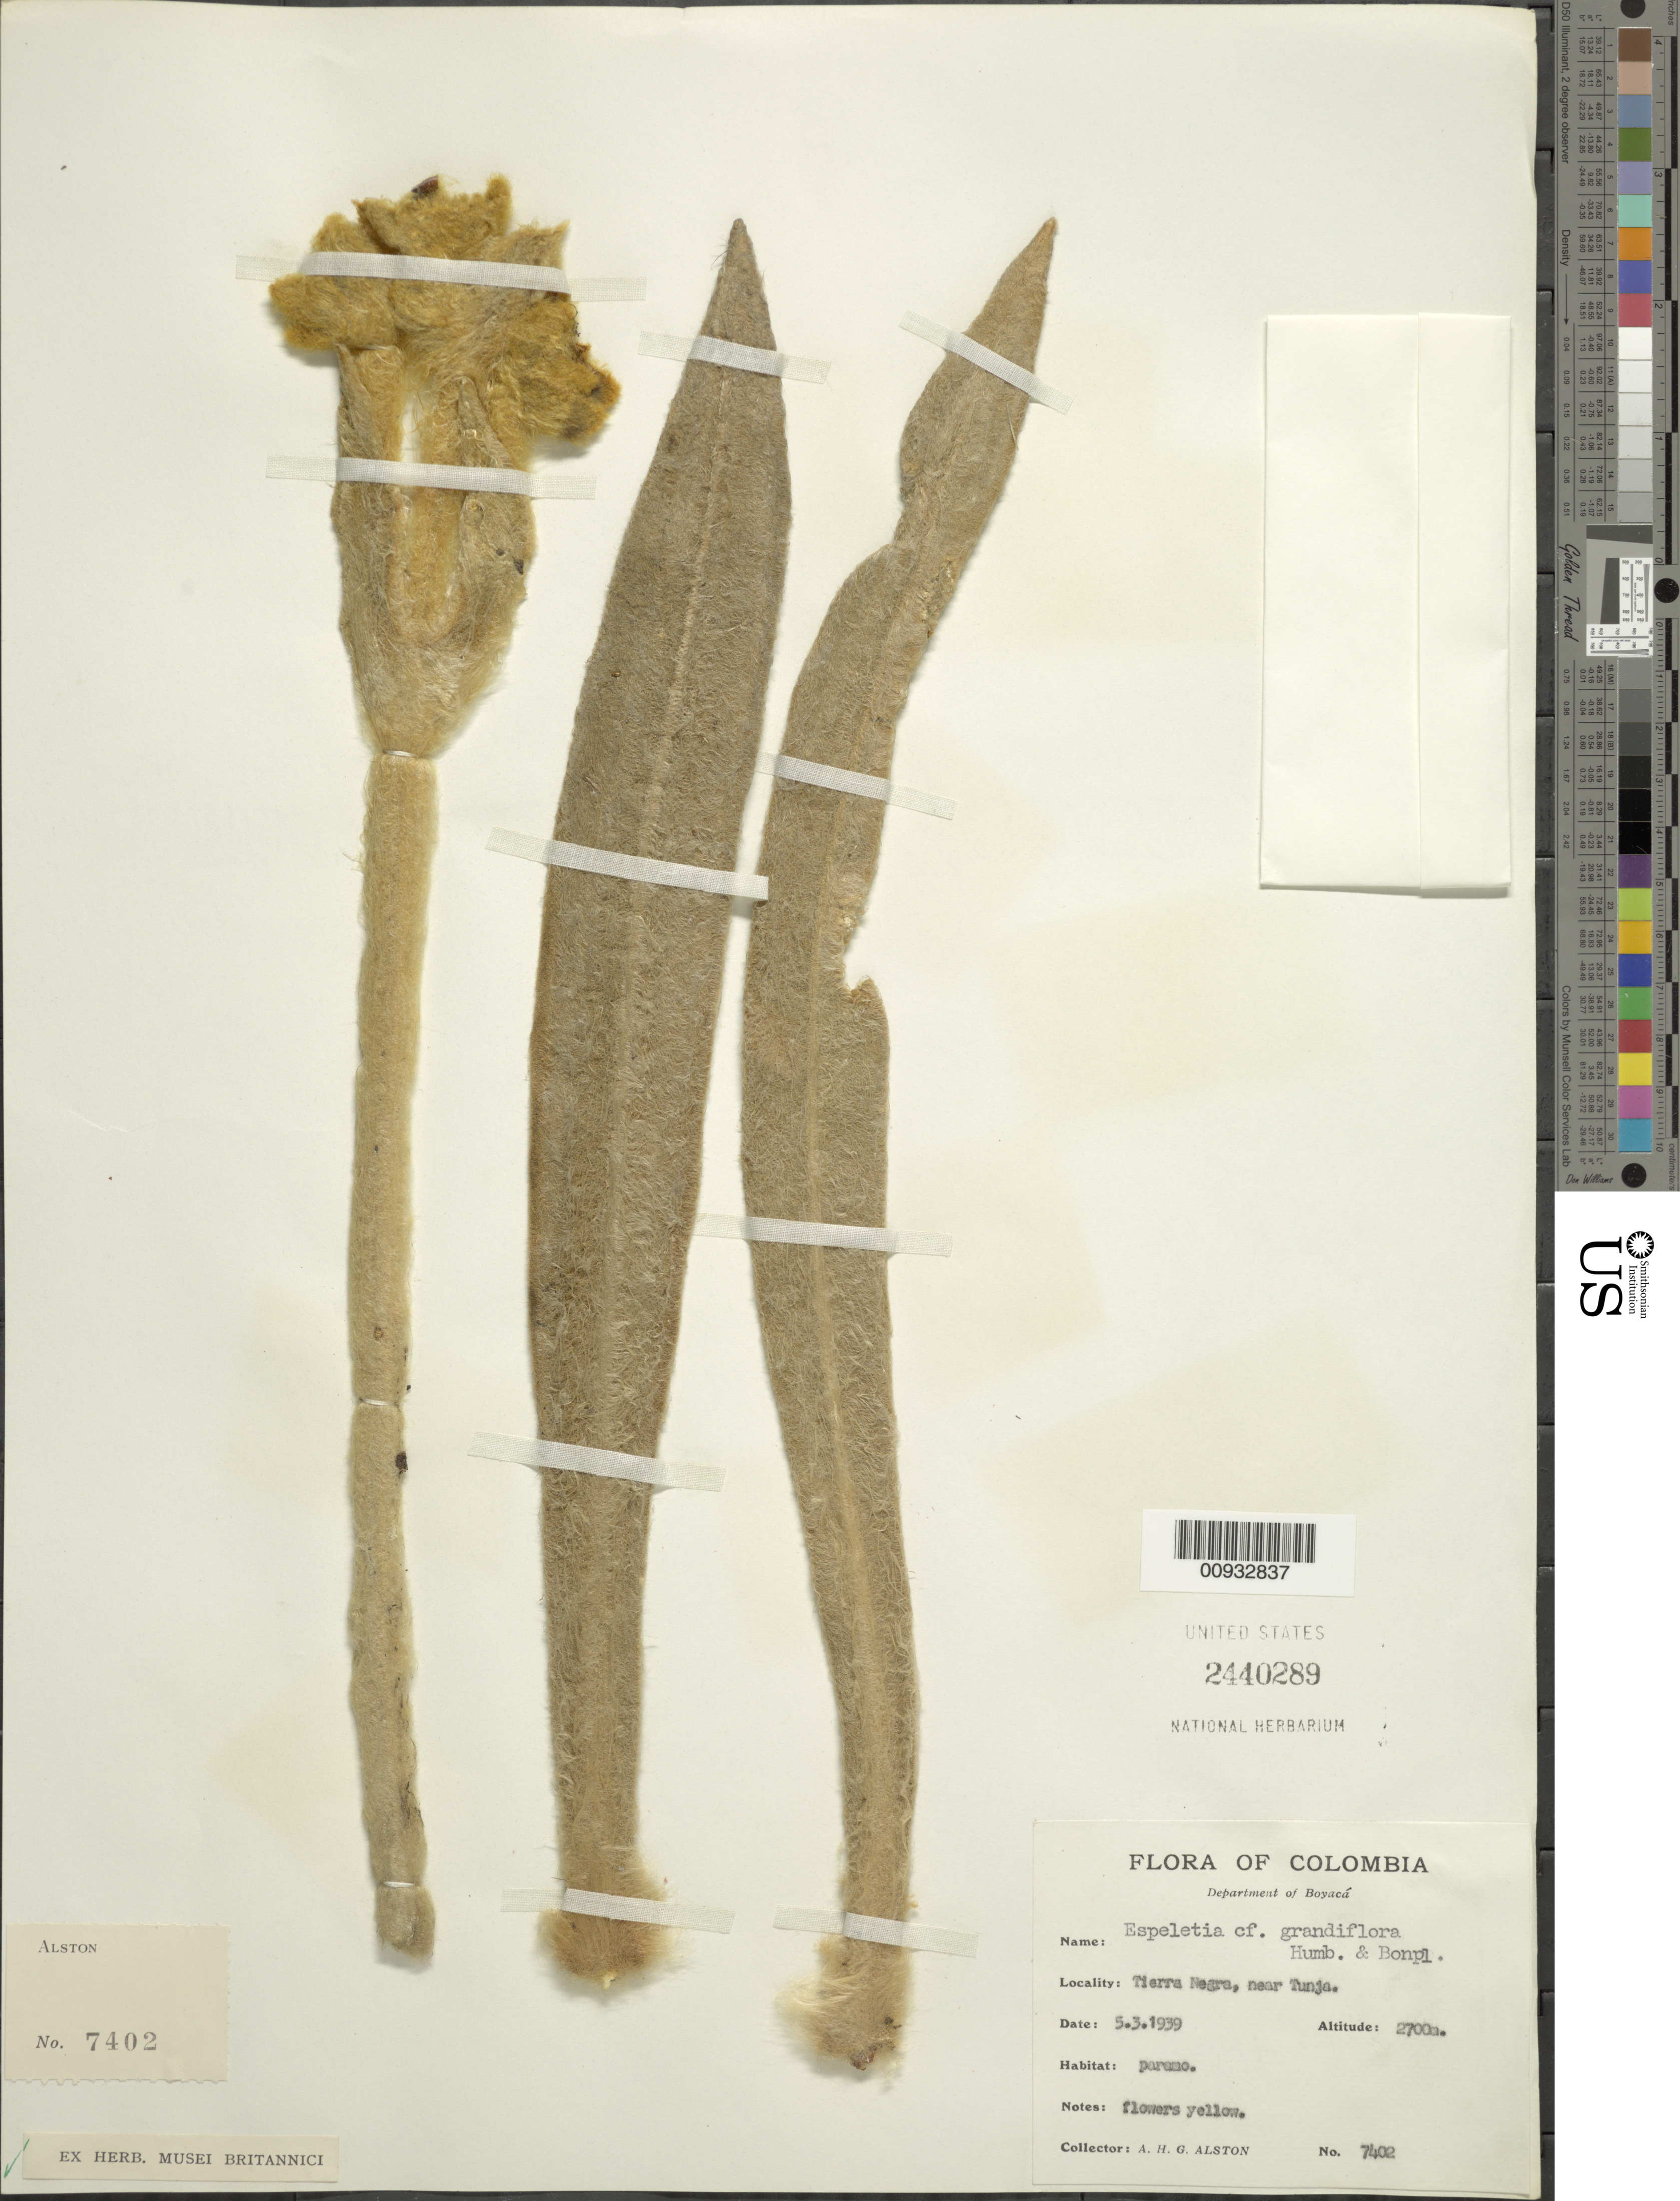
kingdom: Plantae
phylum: Tracheophyta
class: Magnoliopsida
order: Asterales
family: Asteraceae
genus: Espeletia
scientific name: Espeletia murilloi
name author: Cuatrec.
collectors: A. H. Alston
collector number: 7402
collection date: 1939-03-05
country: Colombia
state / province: Boyacá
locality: Tierra Negra, near Tunja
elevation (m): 2700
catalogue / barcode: US 2440289